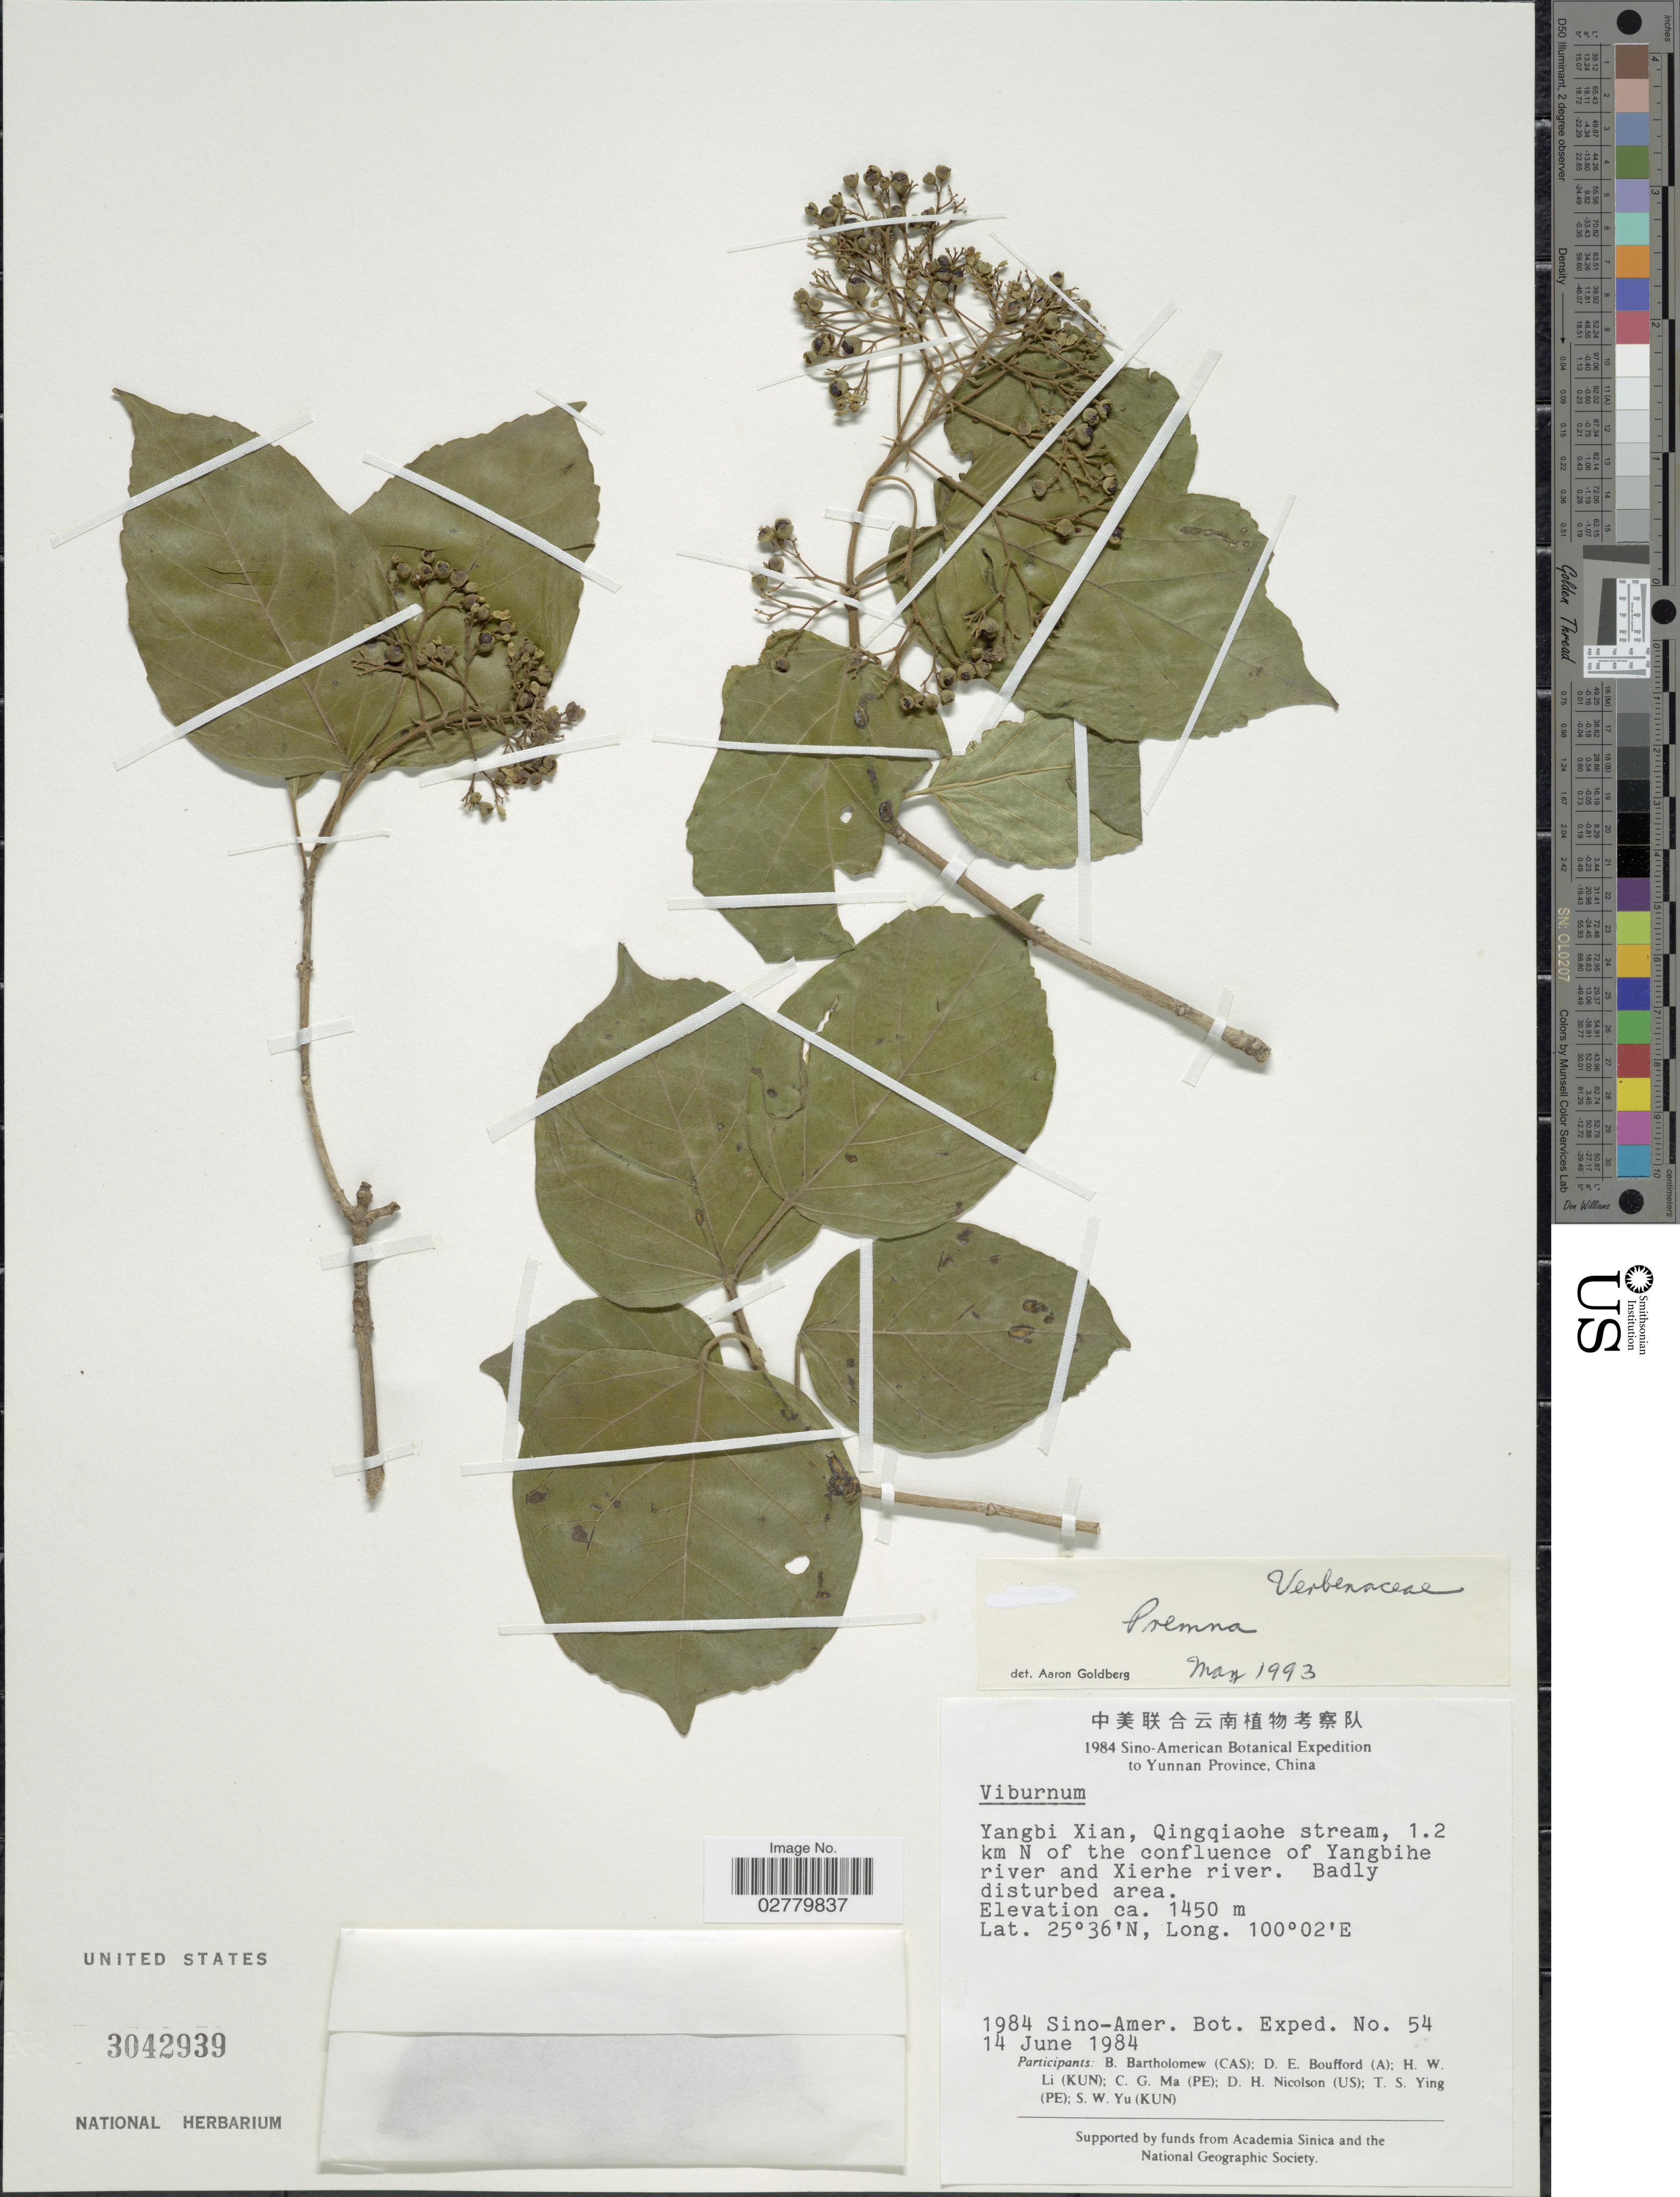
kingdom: Plantae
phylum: Tracheophyta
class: Magnoliopsida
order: Lamiales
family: Lamiaceae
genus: Premna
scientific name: Premna sp.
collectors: Sino-Amer. Bot. Exped. 1984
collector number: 54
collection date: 1984-06-14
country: China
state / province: Yunnan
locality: Yangbi Xian, Qingqiaohe stream, 1.2 km N of the confluence of Yangbihe river and Xierhe river.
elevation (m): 1450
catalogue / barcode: US 3042939